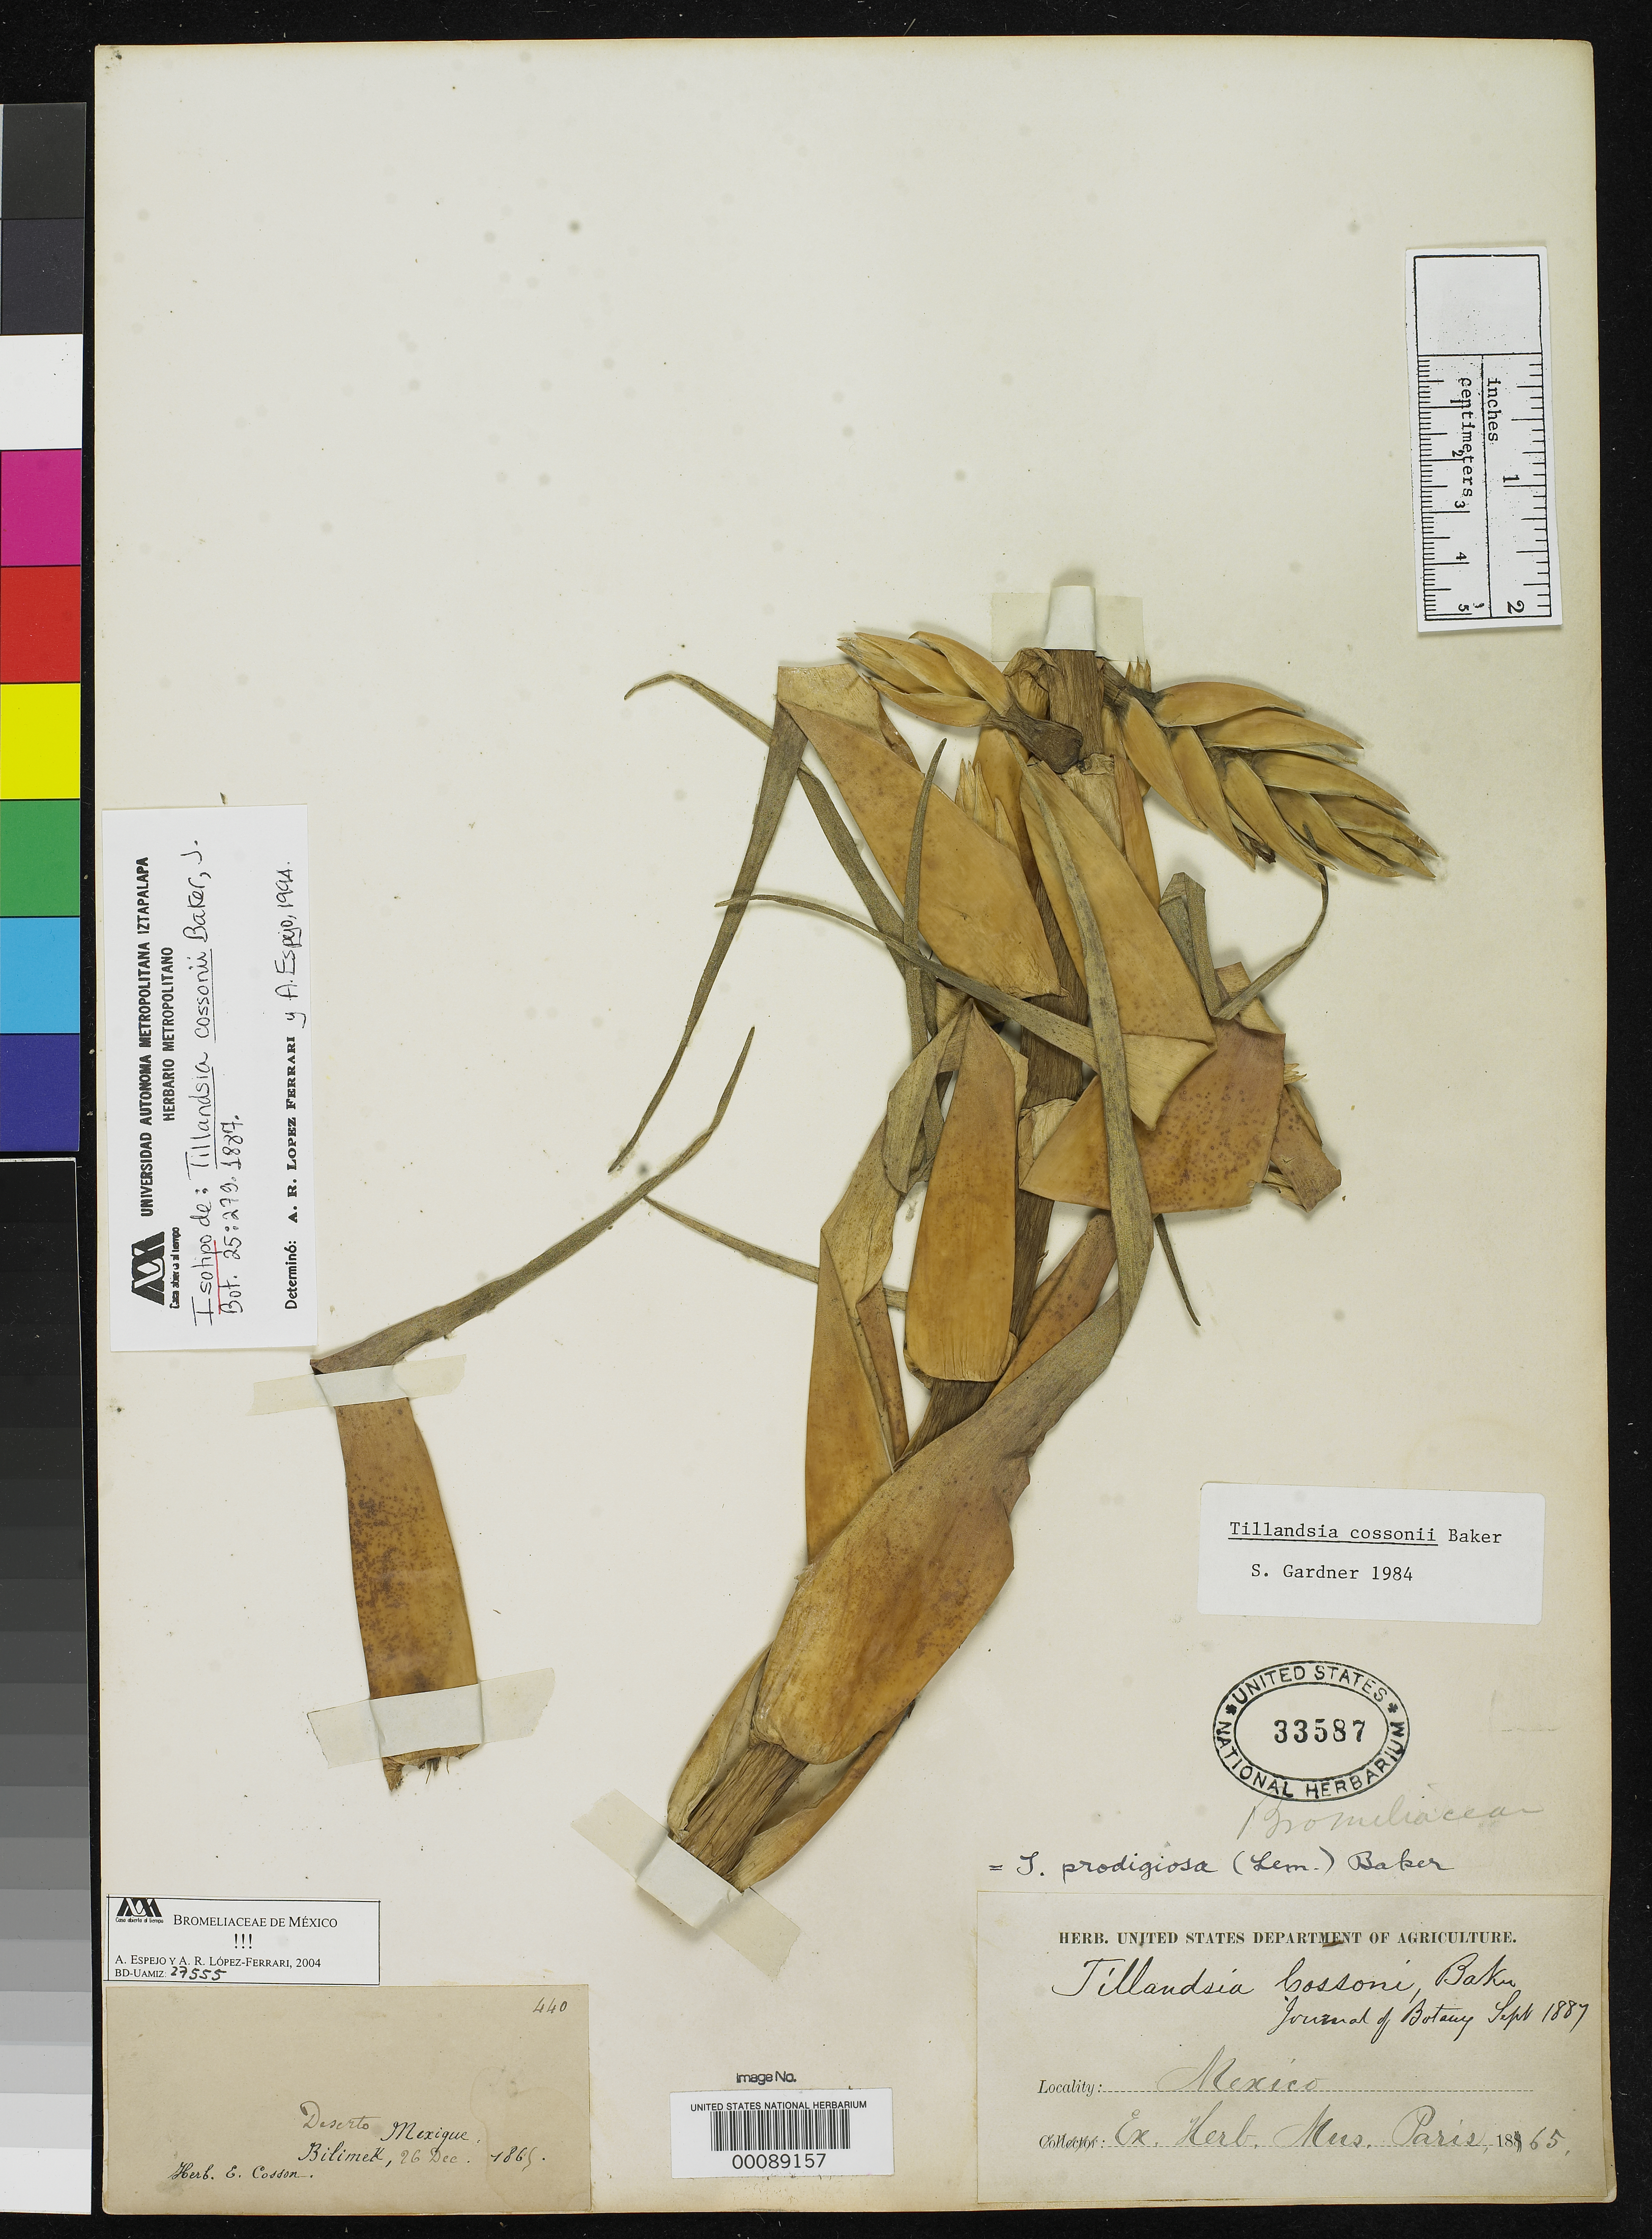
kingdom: Plantae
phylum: Tracheophyta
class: Liliopsida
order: Poales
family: Bromeliaceae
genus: Tillandsia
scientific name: Tillandsia cossonii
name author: Baker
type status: Isotype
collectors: D. Bilimek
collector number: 440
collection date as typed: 26 Dec 1865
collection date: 1865-12-26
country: Mexico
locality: Mexican Desert.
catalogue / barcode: US 33587